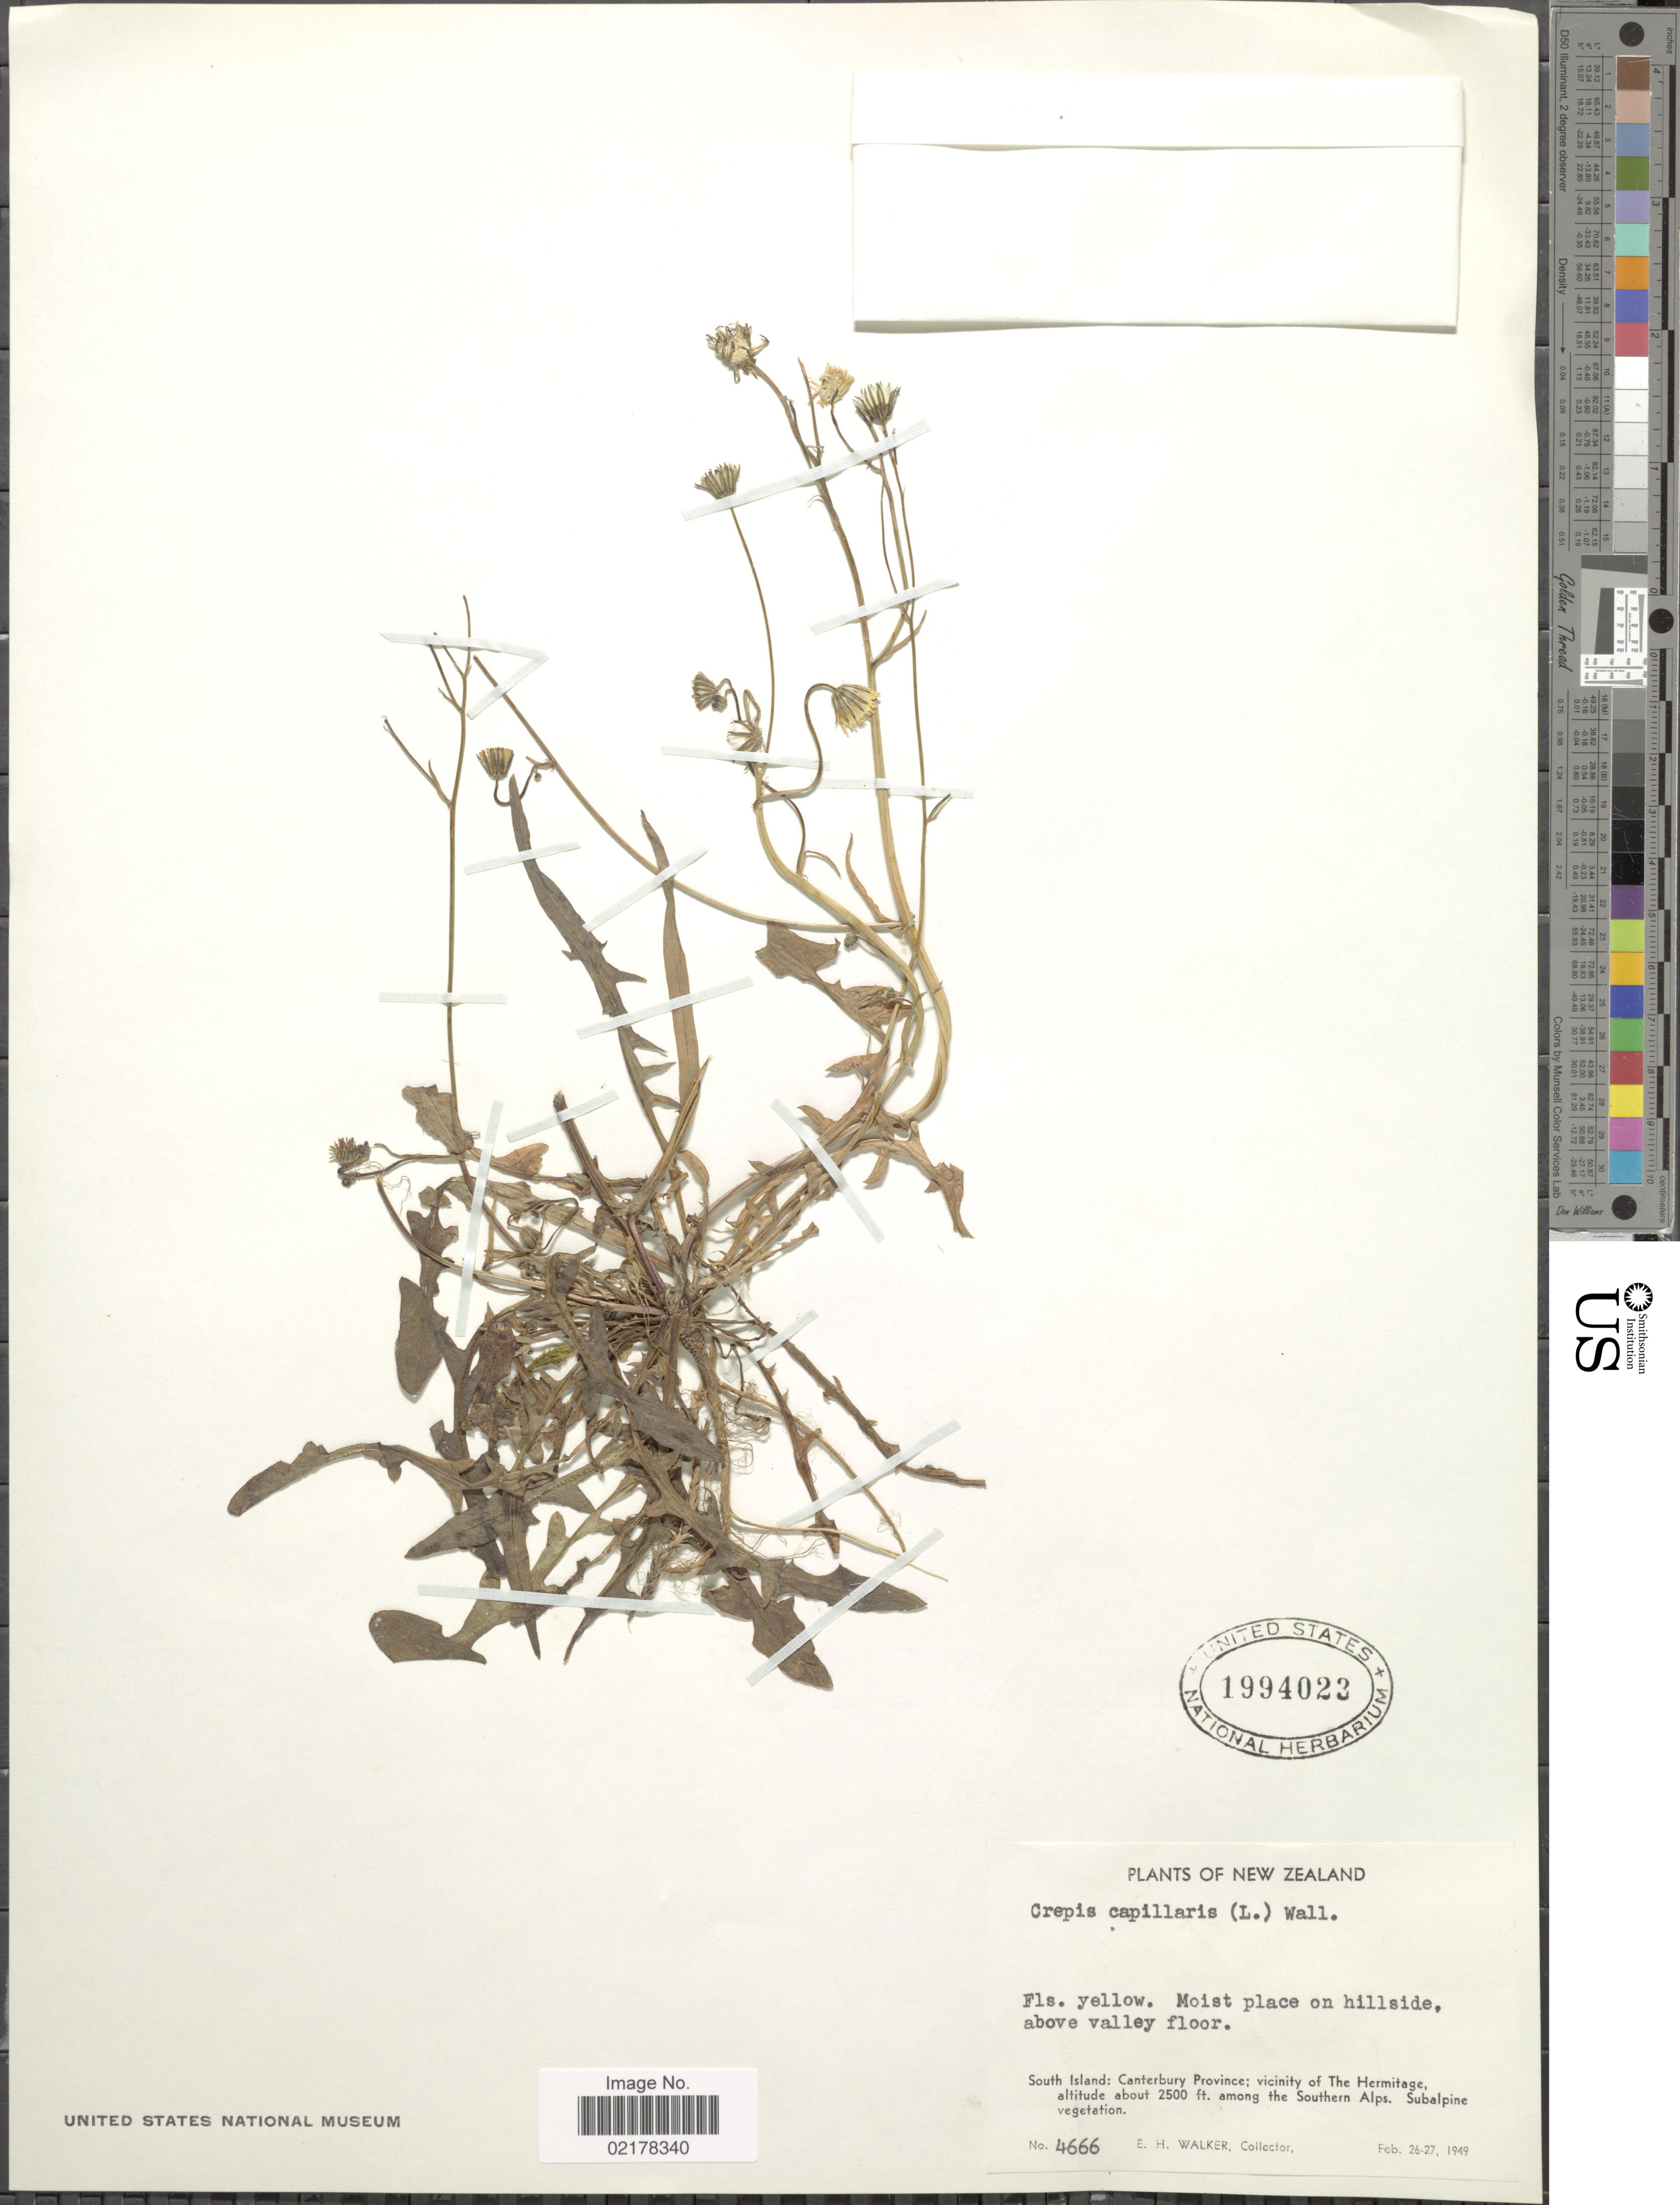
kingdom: Plantae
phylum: Tracheophyta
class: Magnoliopsida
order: Asterales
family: Asteraceae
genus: Crepis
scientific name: Crepis capillaris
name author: (L.) Wallr.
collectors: E. H. Walker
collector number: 4666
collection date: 1949-02-26/1949-02-27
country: New Zealand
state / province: Canterbury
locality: South Island: Canterbury Province; vicinity of The Hermitage. among the Southern Alps.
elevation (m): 762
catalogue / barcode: US 1994023